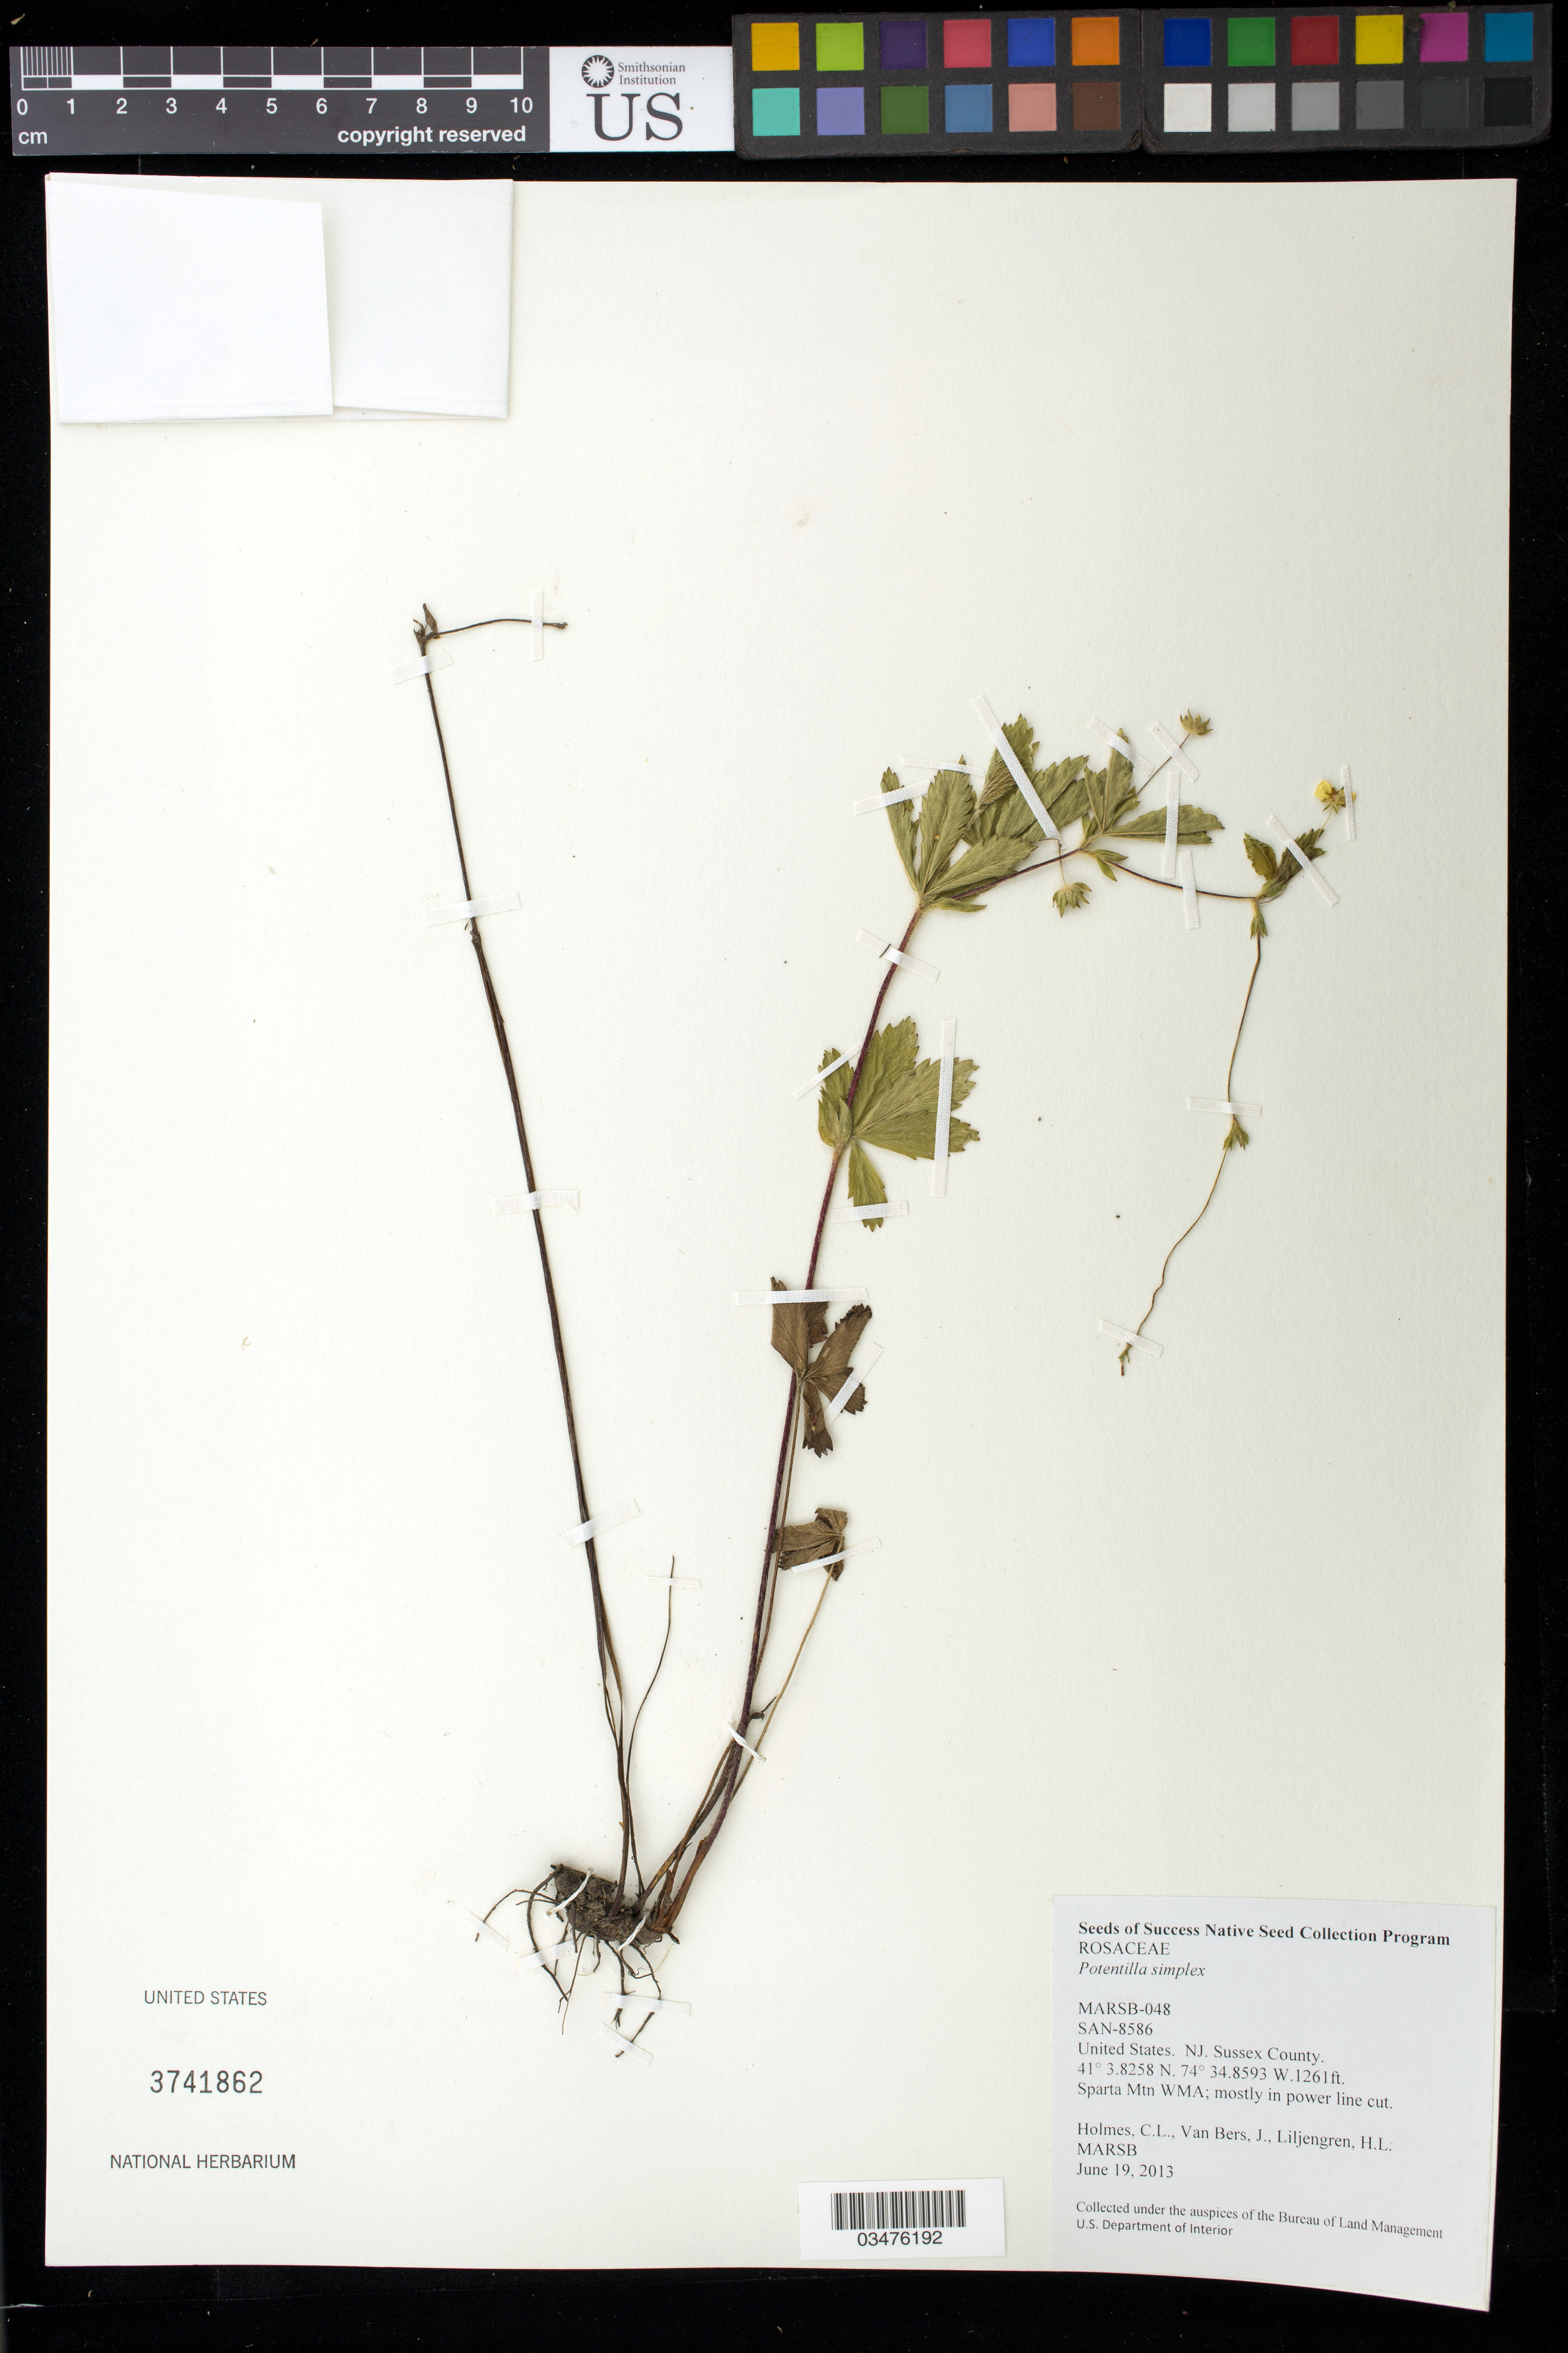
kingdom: Plantae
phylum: Tracheophyta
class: Magnoliopsida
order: Rosales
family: Rosaceae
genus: Potentilla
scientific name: Potentilla simplex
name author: Michx.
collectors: C. Holmes, J. Van Bers & H. Liljengren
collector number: MARSB-048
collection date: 2013-06-19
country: United States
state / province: New Jersey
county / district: Sussex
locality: Sparta Mtn WMA, mostly in power line cut.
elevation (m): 384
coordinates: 41 3.8258 N, 74 34.8593 W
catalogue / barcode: US 3741862